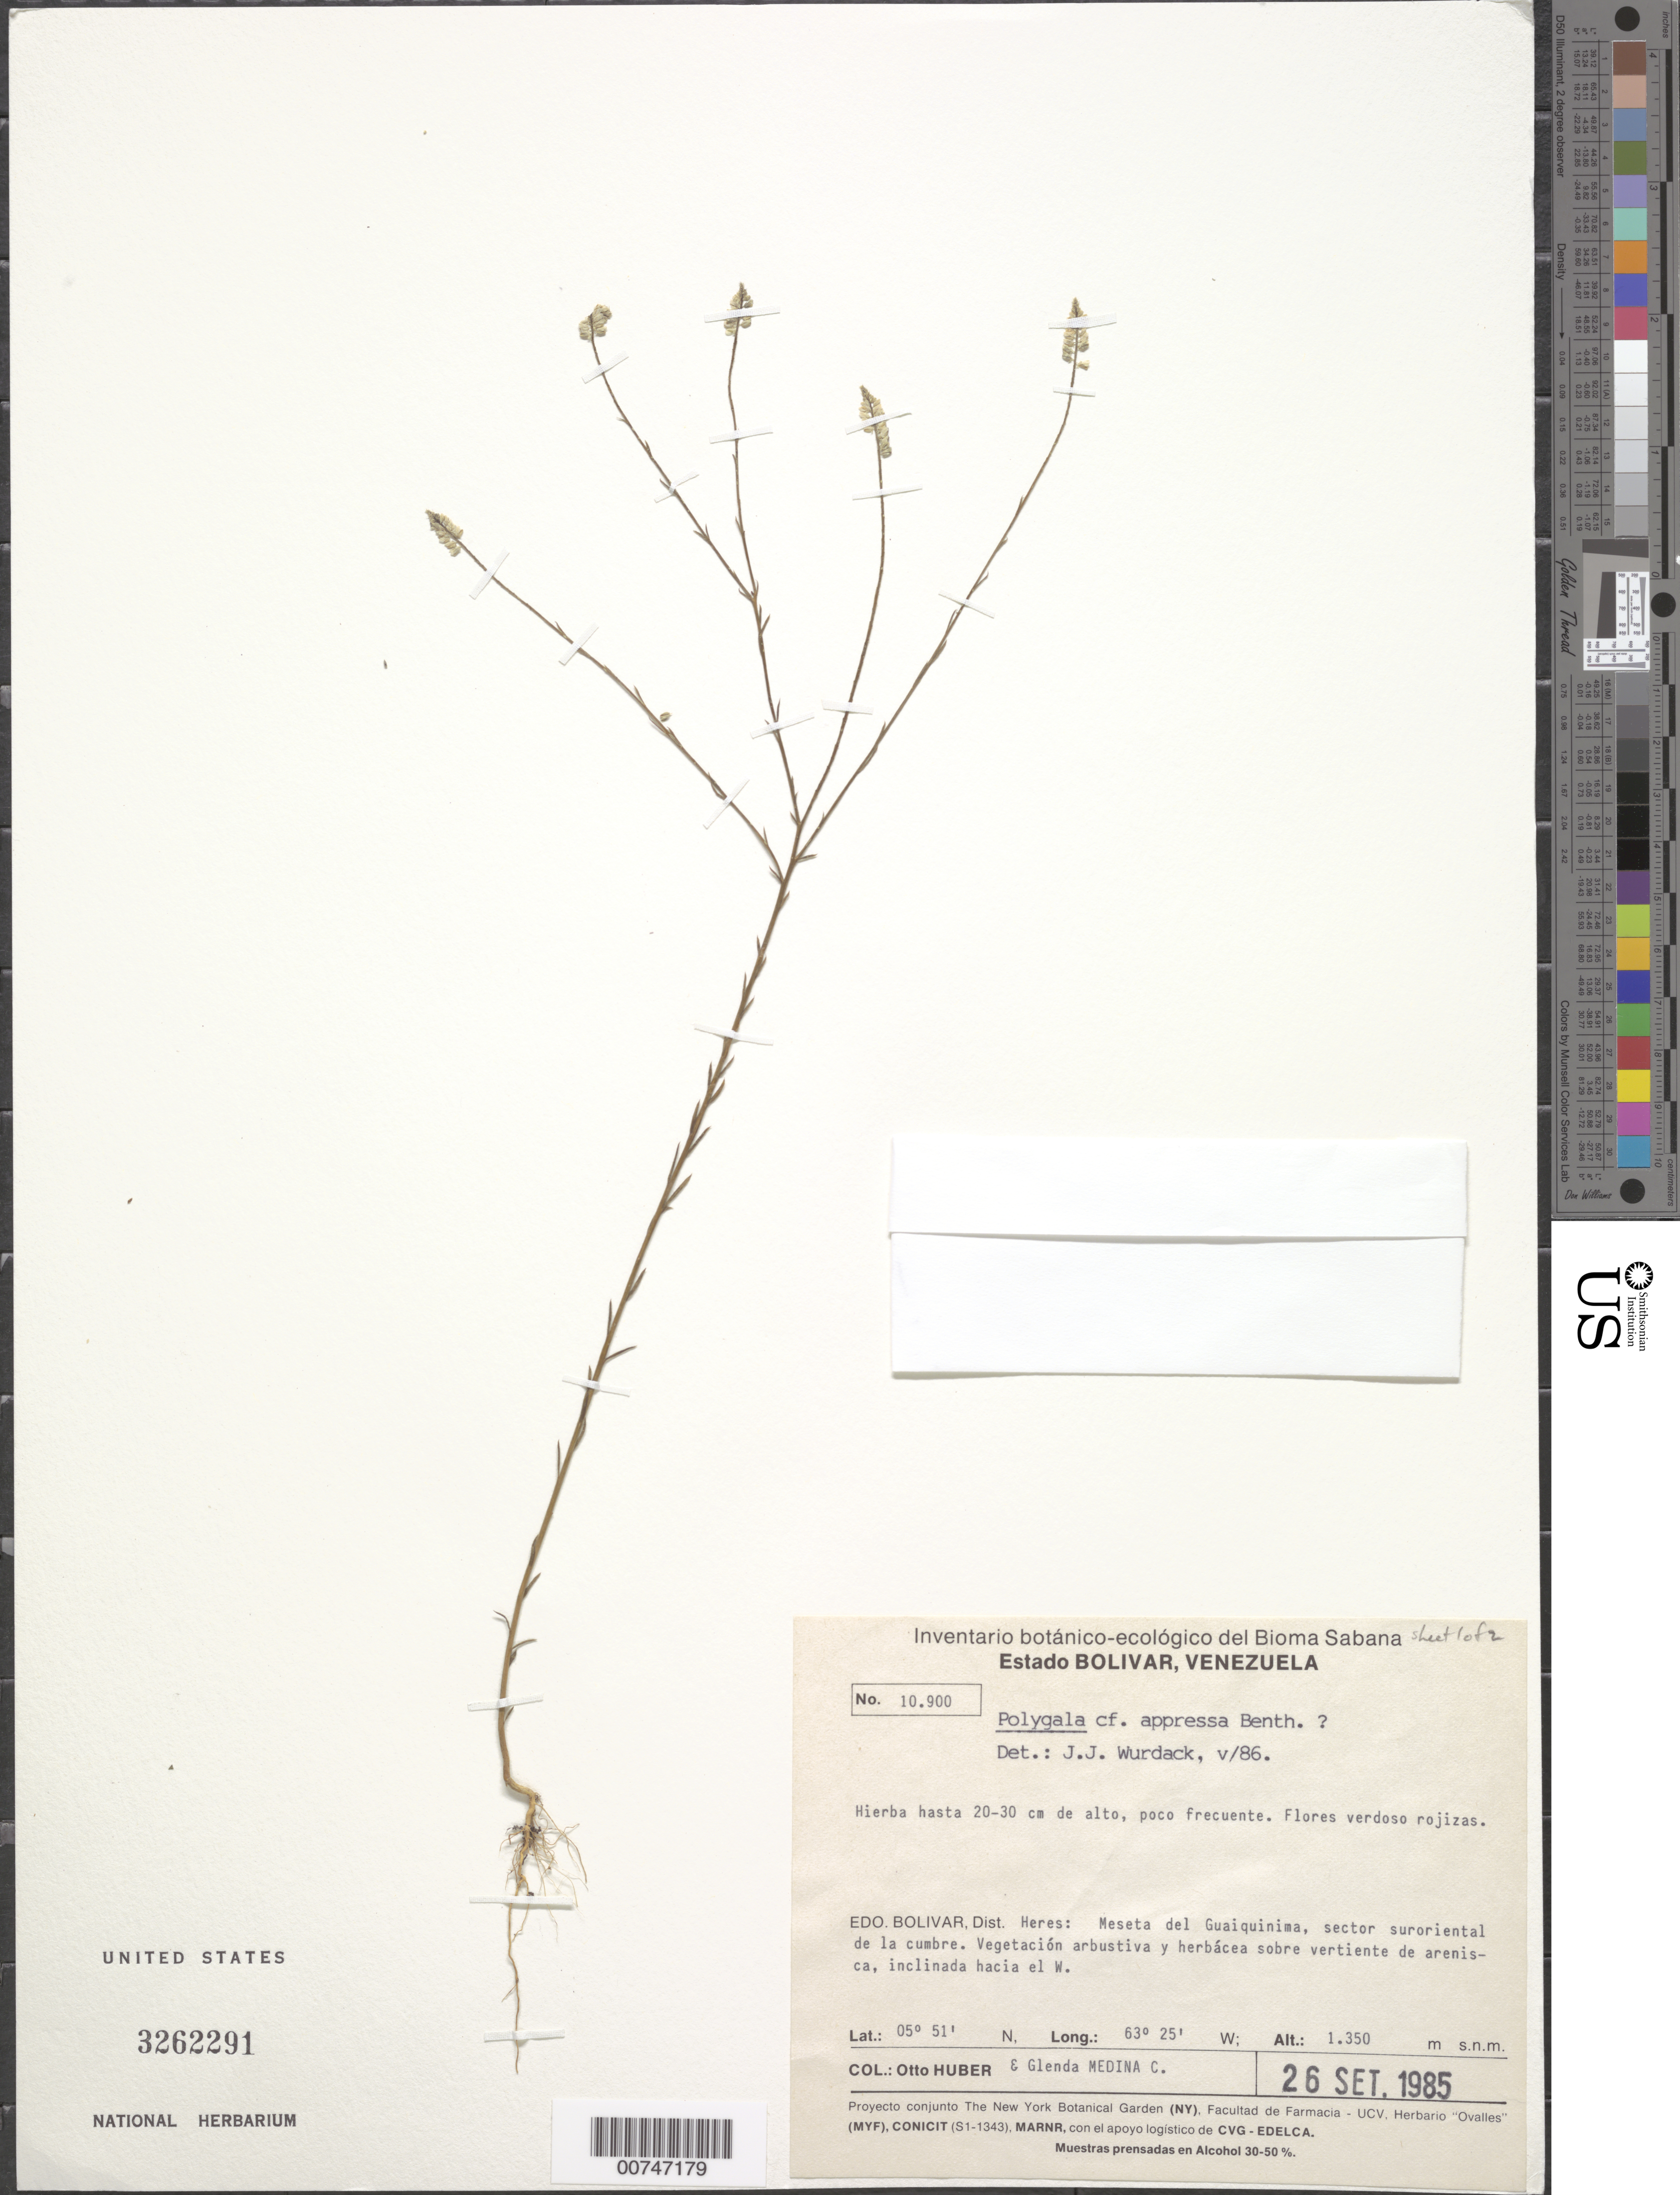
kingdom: Plantae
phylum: Tracheophyta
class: Magnoliopsida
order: Fabales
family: Polygalaceae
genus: Polygala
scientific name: Polygala appressa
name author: Benth.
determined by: Wurdack, John J., (US), US (UNITED STATES)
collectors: O. Huber & G. Medina C.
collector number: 10900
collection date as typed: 26-Sep-85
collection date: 1985-09-26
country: Venezuela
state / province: Bolívar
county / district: Heres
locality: Meseta del Guaiquinima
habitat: Vegetación arbustiva y hervacea sobre vertiente de arenisca, inclinada hacia el W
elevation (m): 1350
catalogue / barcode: US 3262291